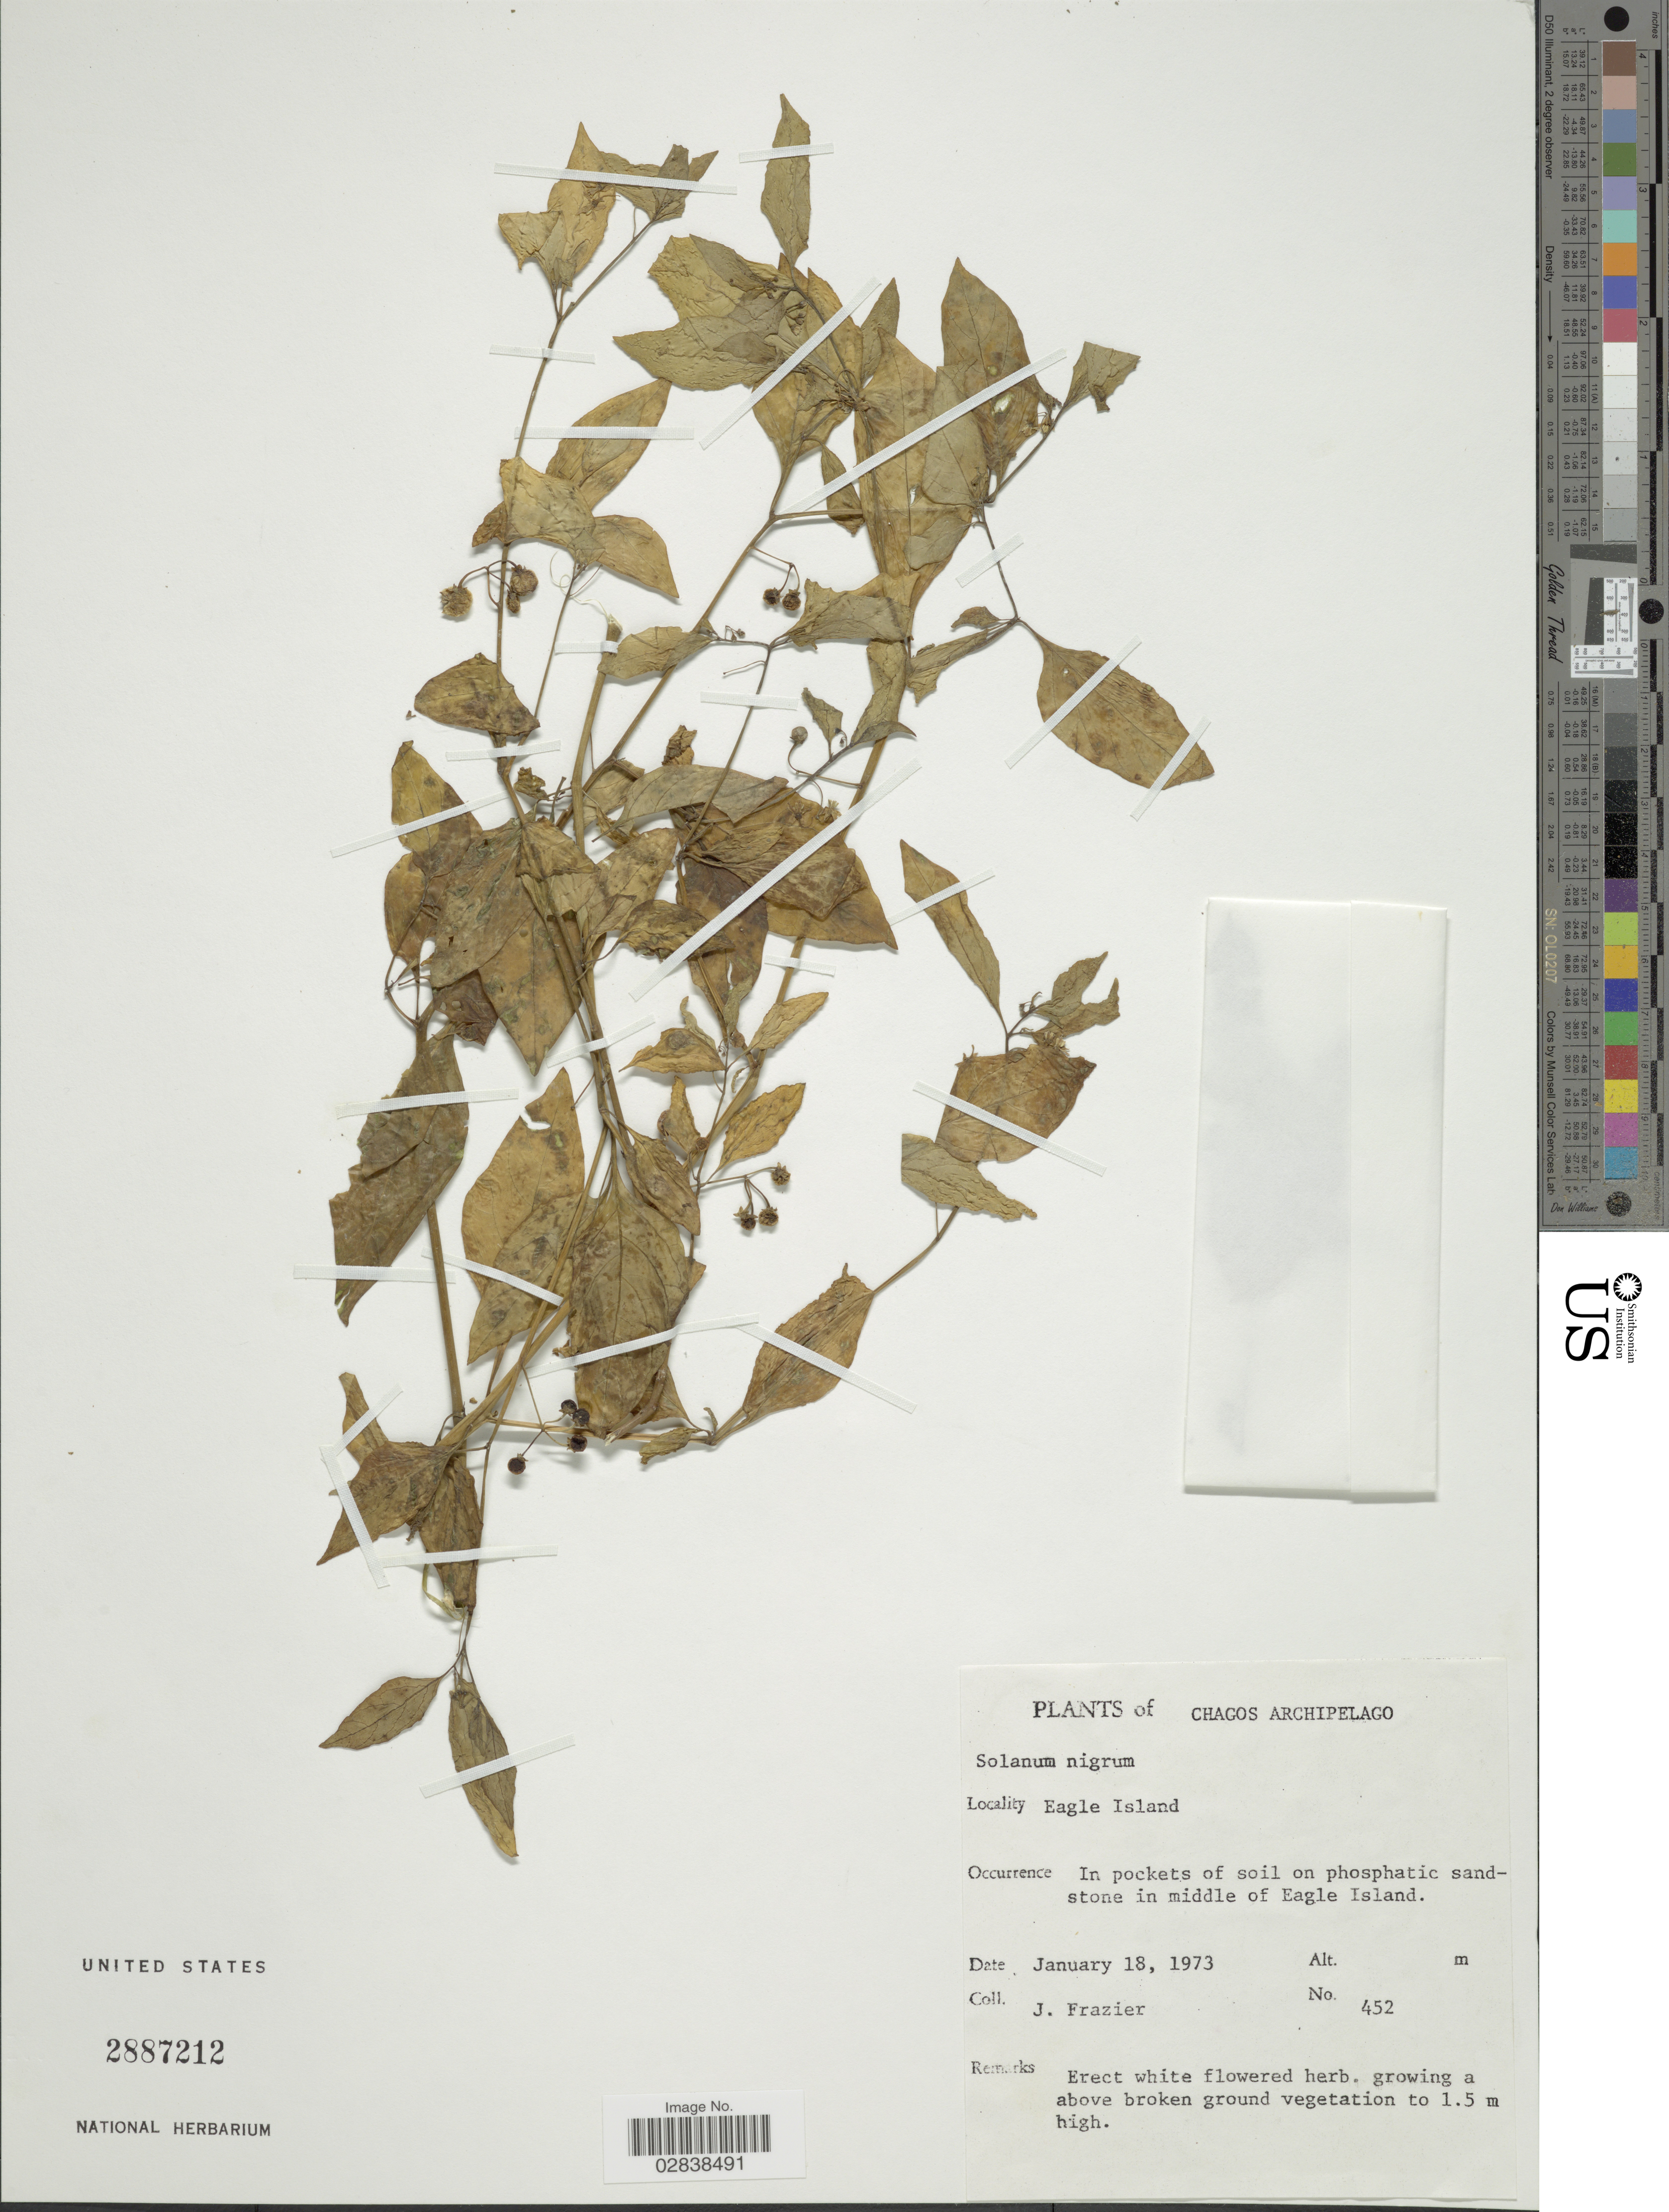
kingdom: Plantae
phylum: Tracheophyta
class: Magnoliopsida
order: Solanales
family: Solanaceae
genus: Solanum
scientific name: Solanum nigrum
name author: L.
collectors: J. Frazier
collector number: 452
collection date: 1973-01-18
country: British Indian Ocean Territory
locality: Chagos Archipelago, Eagle Island, In pockets of soil on phosphatic sandstone in middle of Eagle Island.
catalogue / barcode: US 2887212